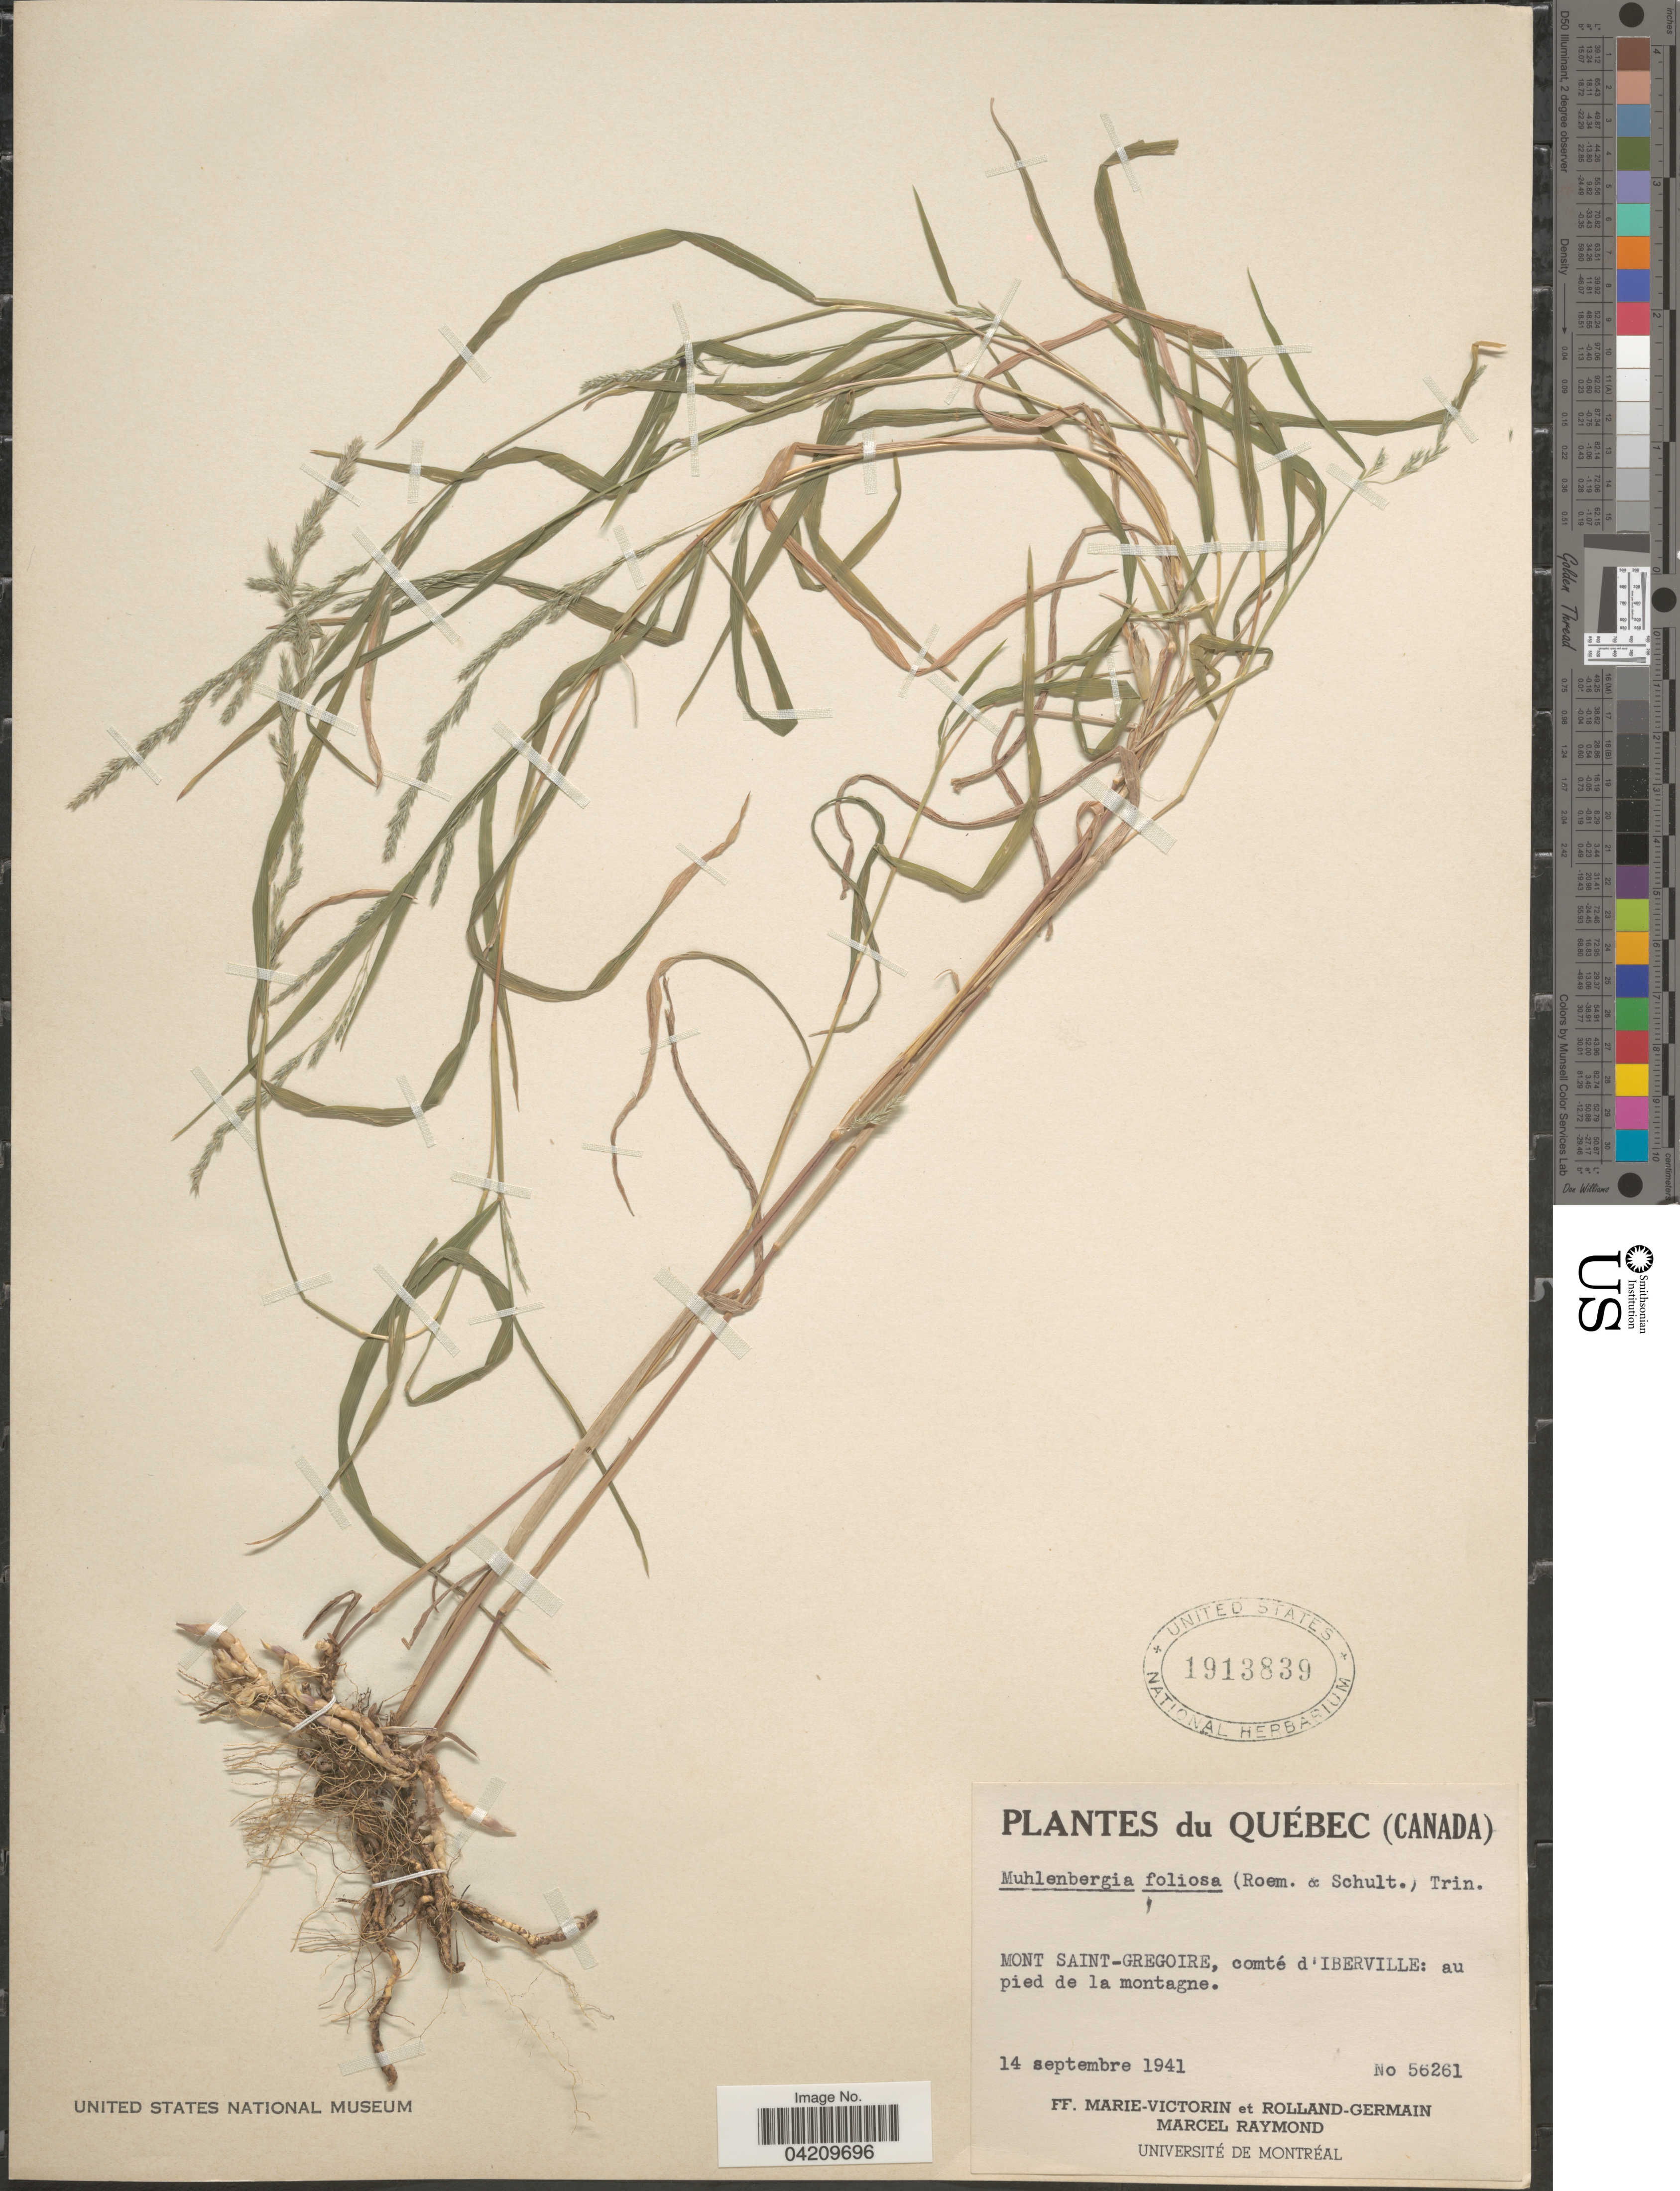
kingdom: Plantae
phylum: Tracheophyta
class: Liliopsida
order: Poales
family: Poaceae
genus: Muhlenbergia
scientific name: Muhlenbergia mexicana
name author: (L.) Trin.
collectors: F. Marie-Victorin, Rolland-Germain & M. Raymond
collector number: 56261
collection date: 1941-09-14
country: Canada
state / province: Quebec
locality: Mont Saint-Gregoire, comté d'Iberville: au pied de la montagne.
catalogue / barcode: US 1913839